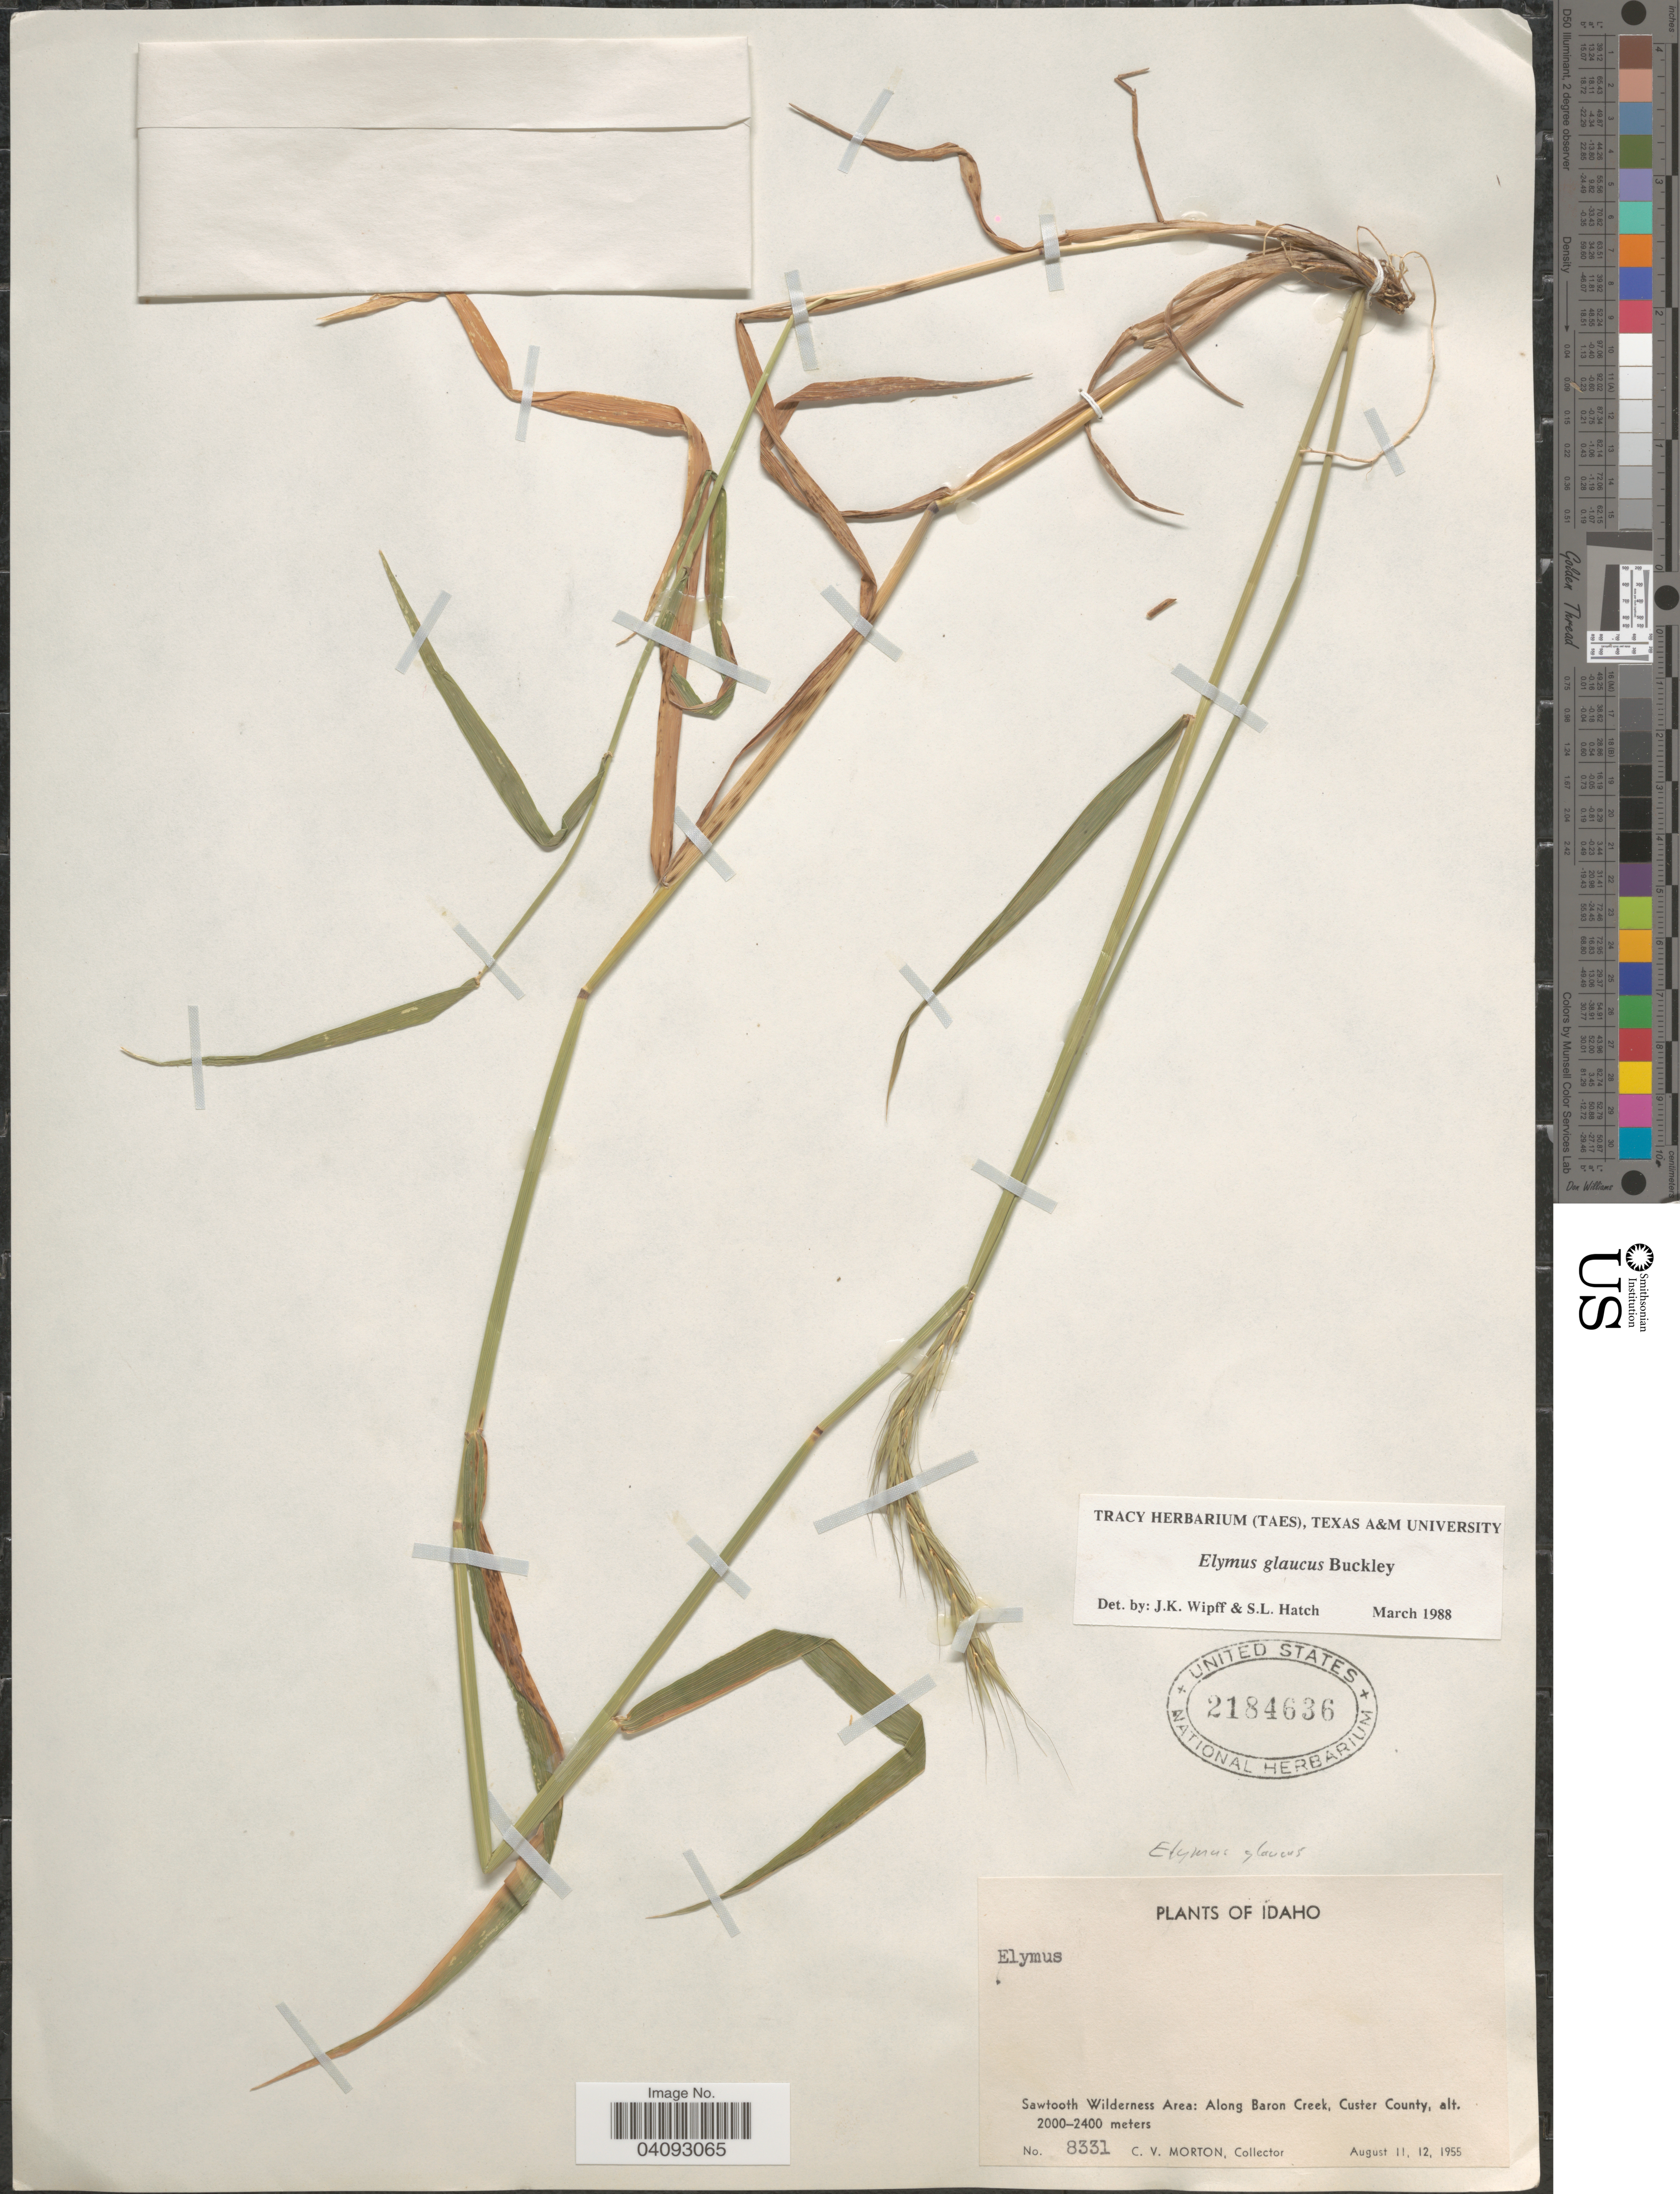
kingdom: Plantae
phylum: Tracheophyta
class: Liliopsida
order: Poales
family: Poaceae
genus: Elymus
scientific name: Elymus glaucus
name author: Buckley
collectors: C. V. Morton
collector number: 8331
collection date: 1955-08-11/1955-08-12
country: United States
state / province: Idaho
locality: Sawtooth Wilderness Area: Along Baron Creek, Custer County.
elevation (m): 2000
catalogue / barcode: US 2184636